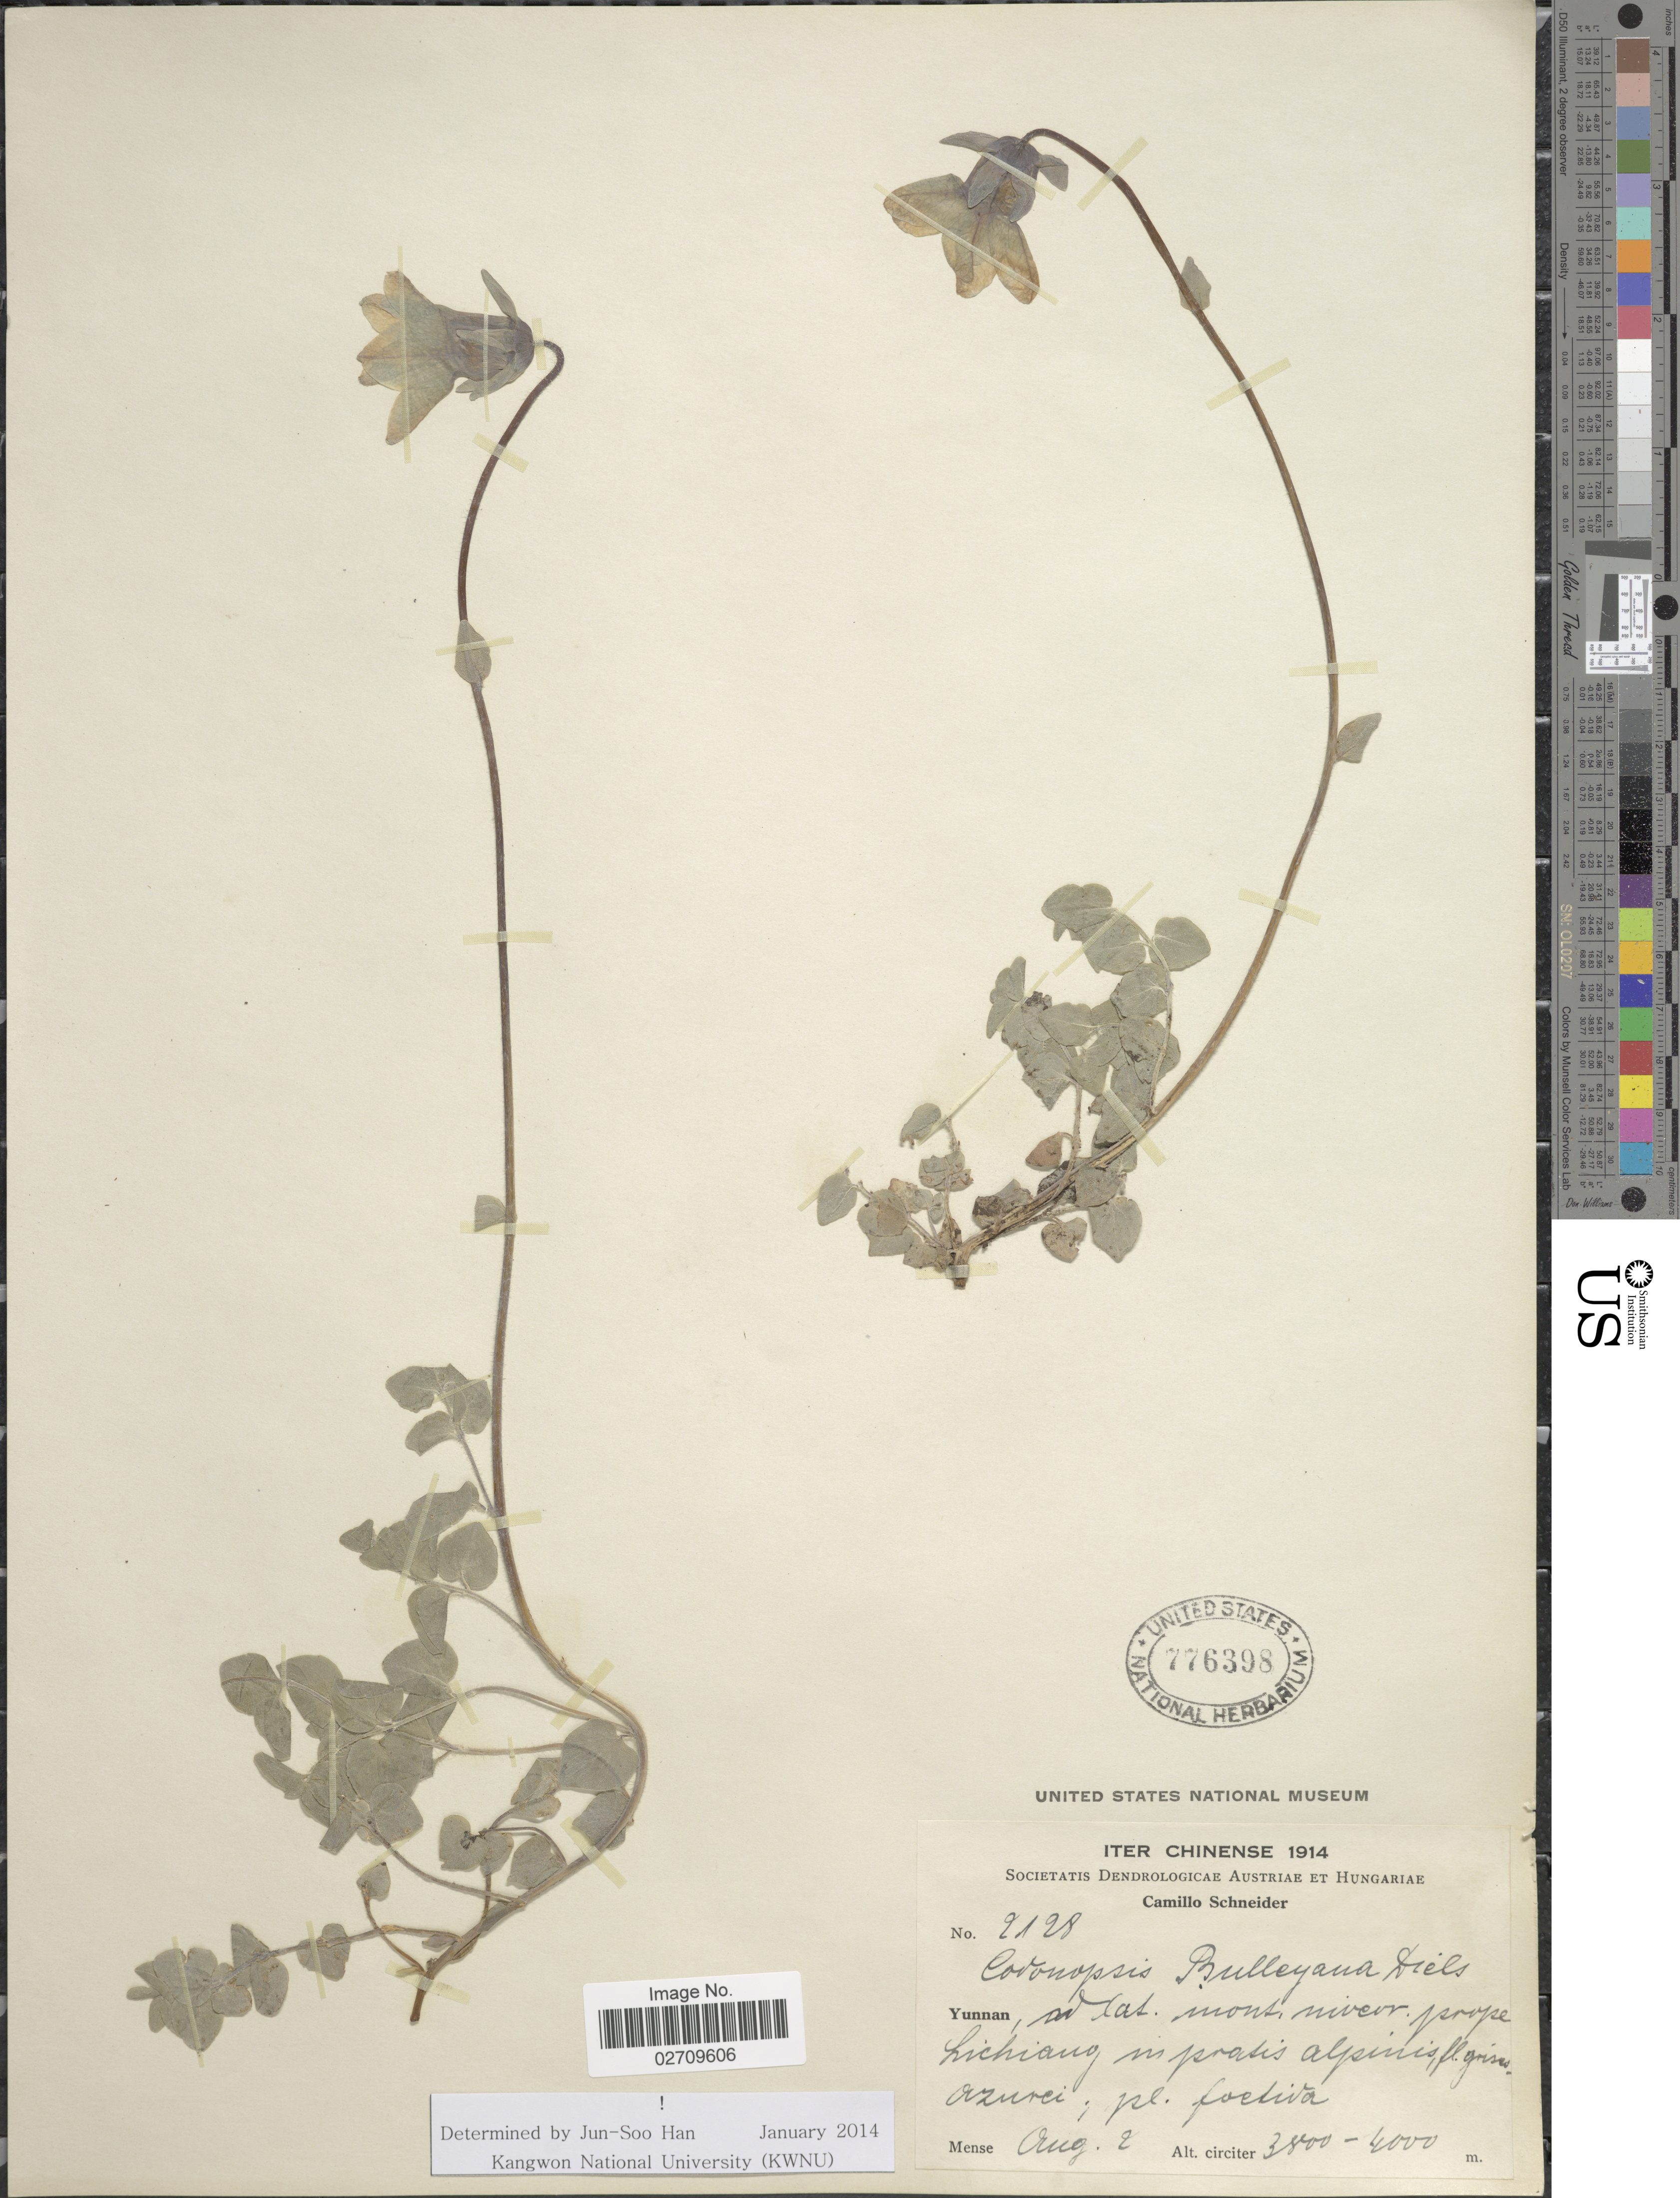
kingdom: Plantae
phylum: Tracheophyta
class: Magnoliopsida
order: Asterales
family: Campanulaceae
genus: Codonopsis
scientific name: Codonopsis bulleyana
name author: Forrest ex Diels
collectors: C. K. Schneider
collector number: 2128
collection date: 1914-08-02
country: China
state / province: Yunnan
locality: W. lat. mont nivcar. prope Lichiang in pratis alpinis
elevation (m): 3800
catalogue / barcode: US 776398